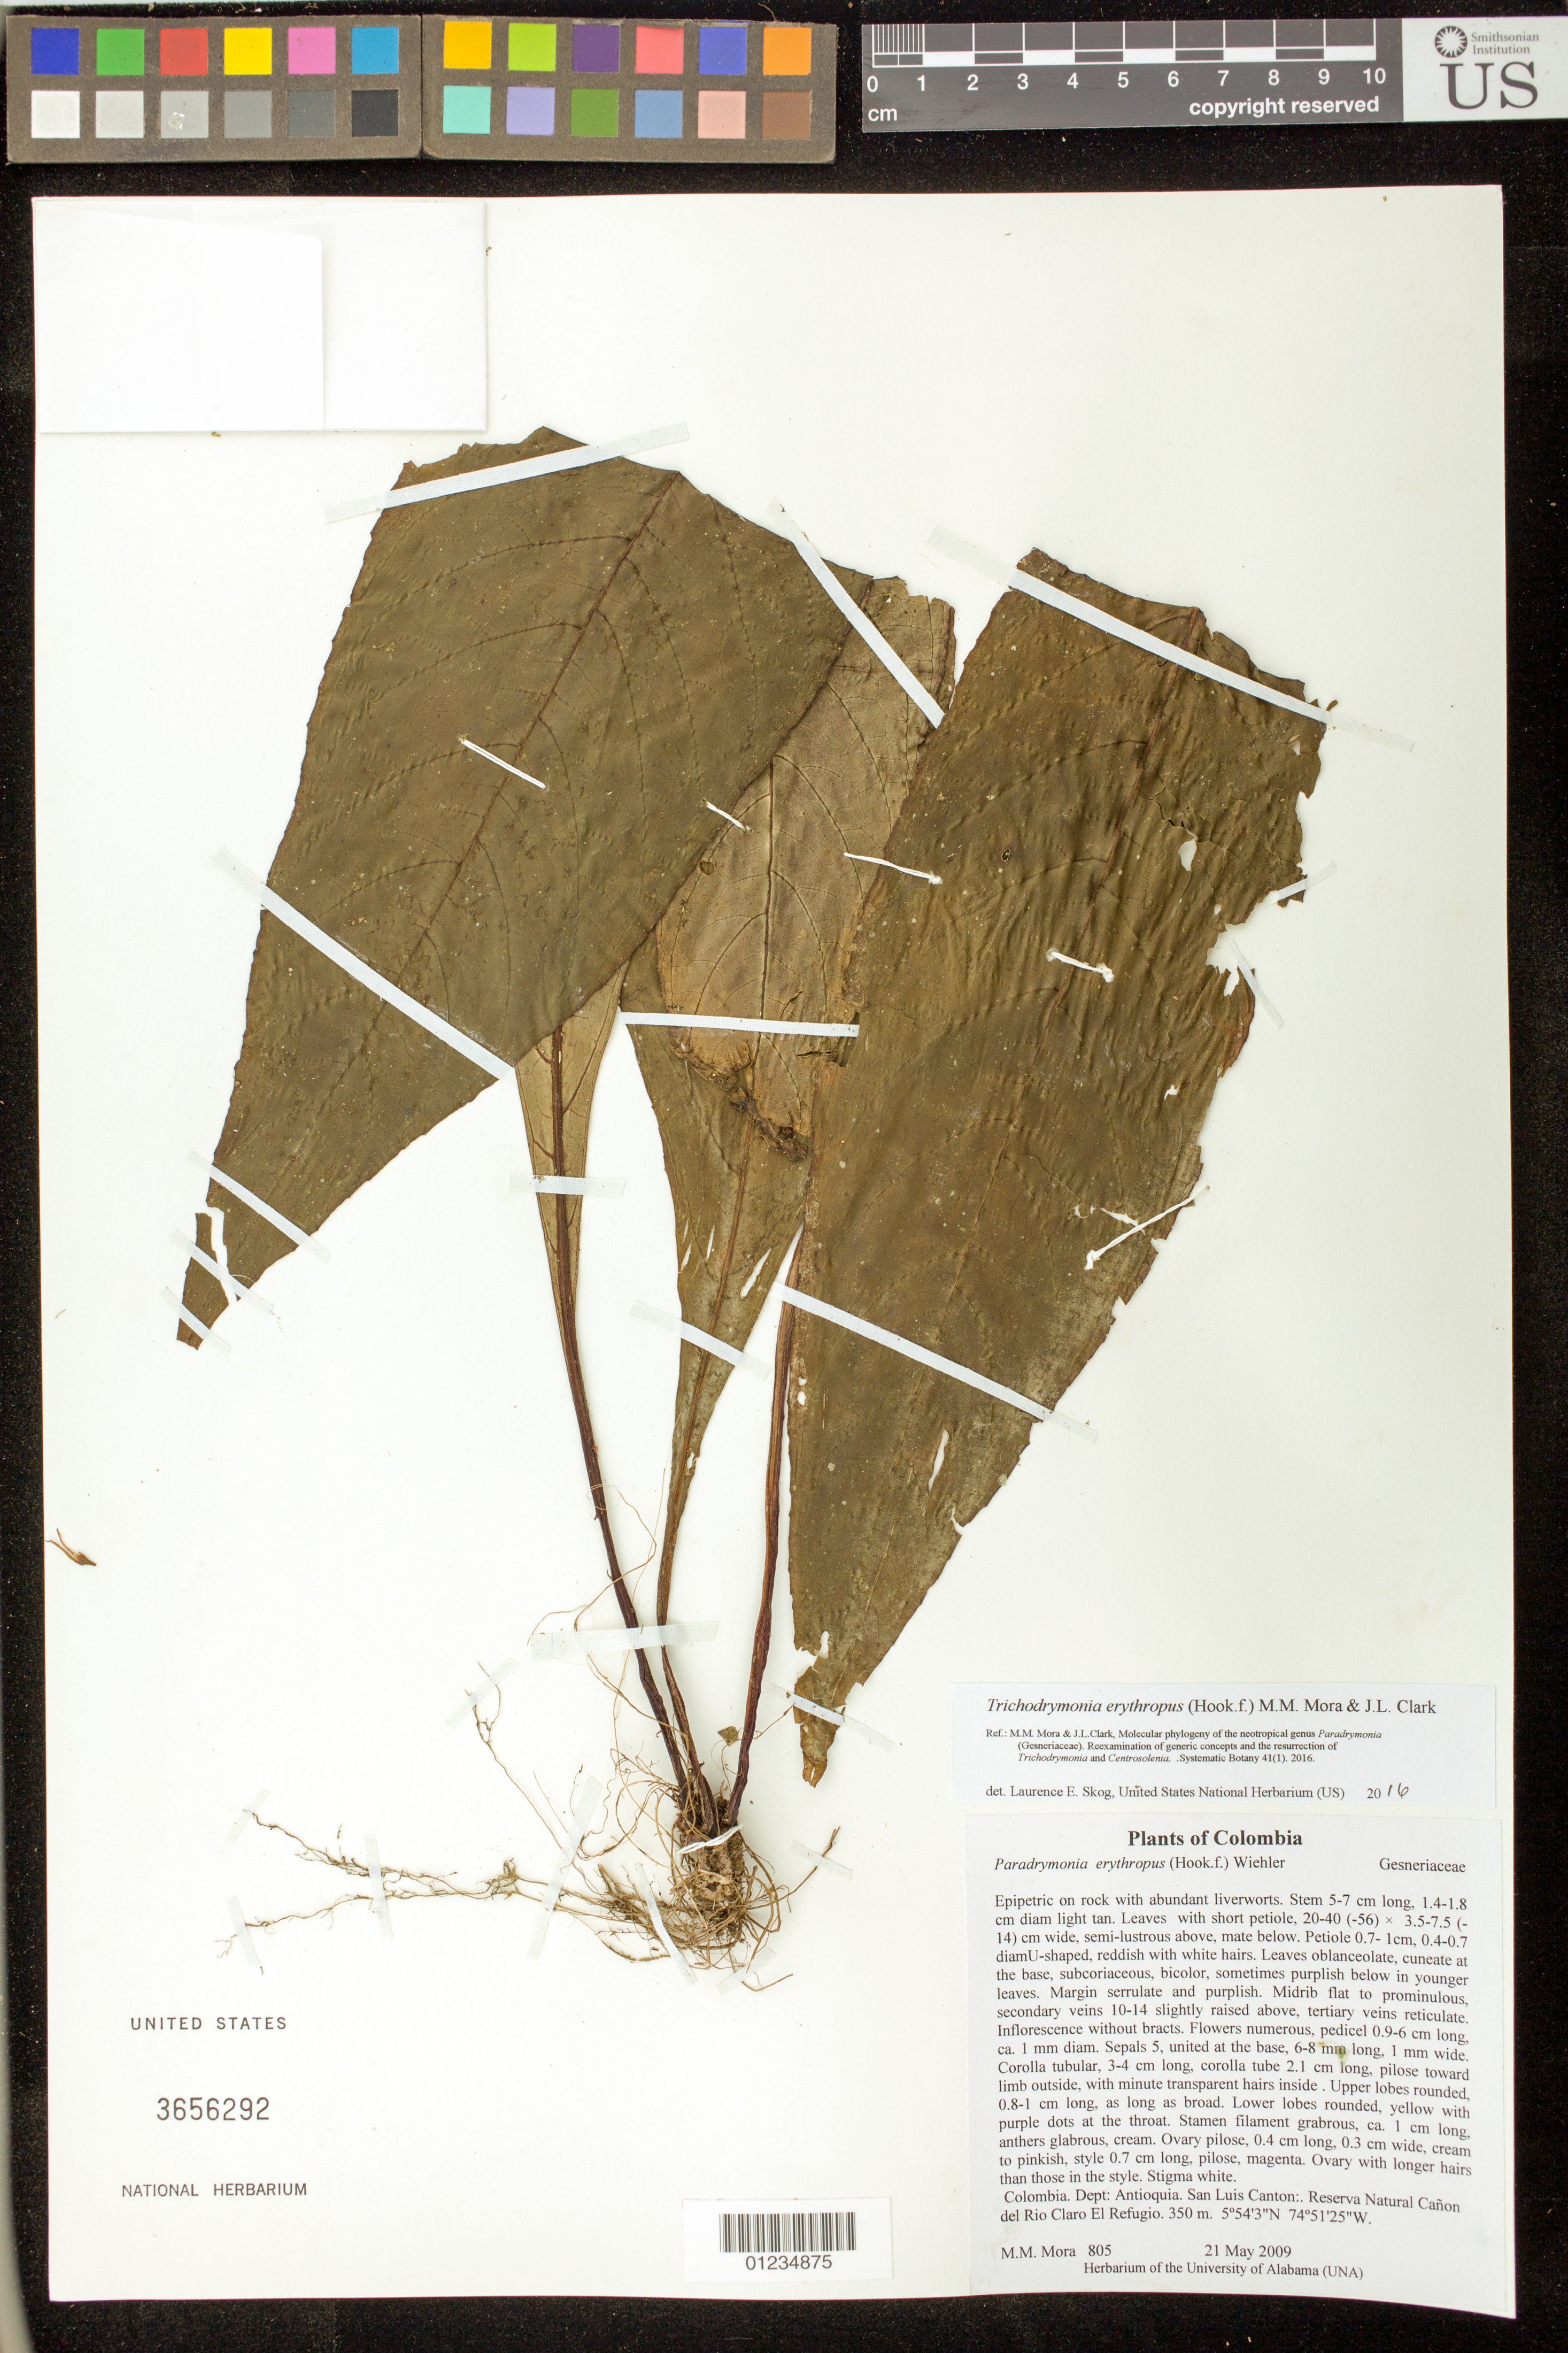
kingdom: Plantae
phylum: Tracheophyta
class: Magnoliopsida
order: Lamiales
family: Gesneriaceae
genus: Trichodrymonia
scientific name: Trichodrymonia erythropus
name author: (Hook. f.) M.M. Mora & J.L. Clark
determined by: Skog, Laurence E.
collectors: M. M. Mora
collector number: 805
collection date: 2009-05-21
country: Colombia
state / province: Antioquiá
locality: San Luis Canton. Reserva Natural Canon del Rio Claro El Refugio.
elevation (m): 350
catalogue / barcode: US 3656292